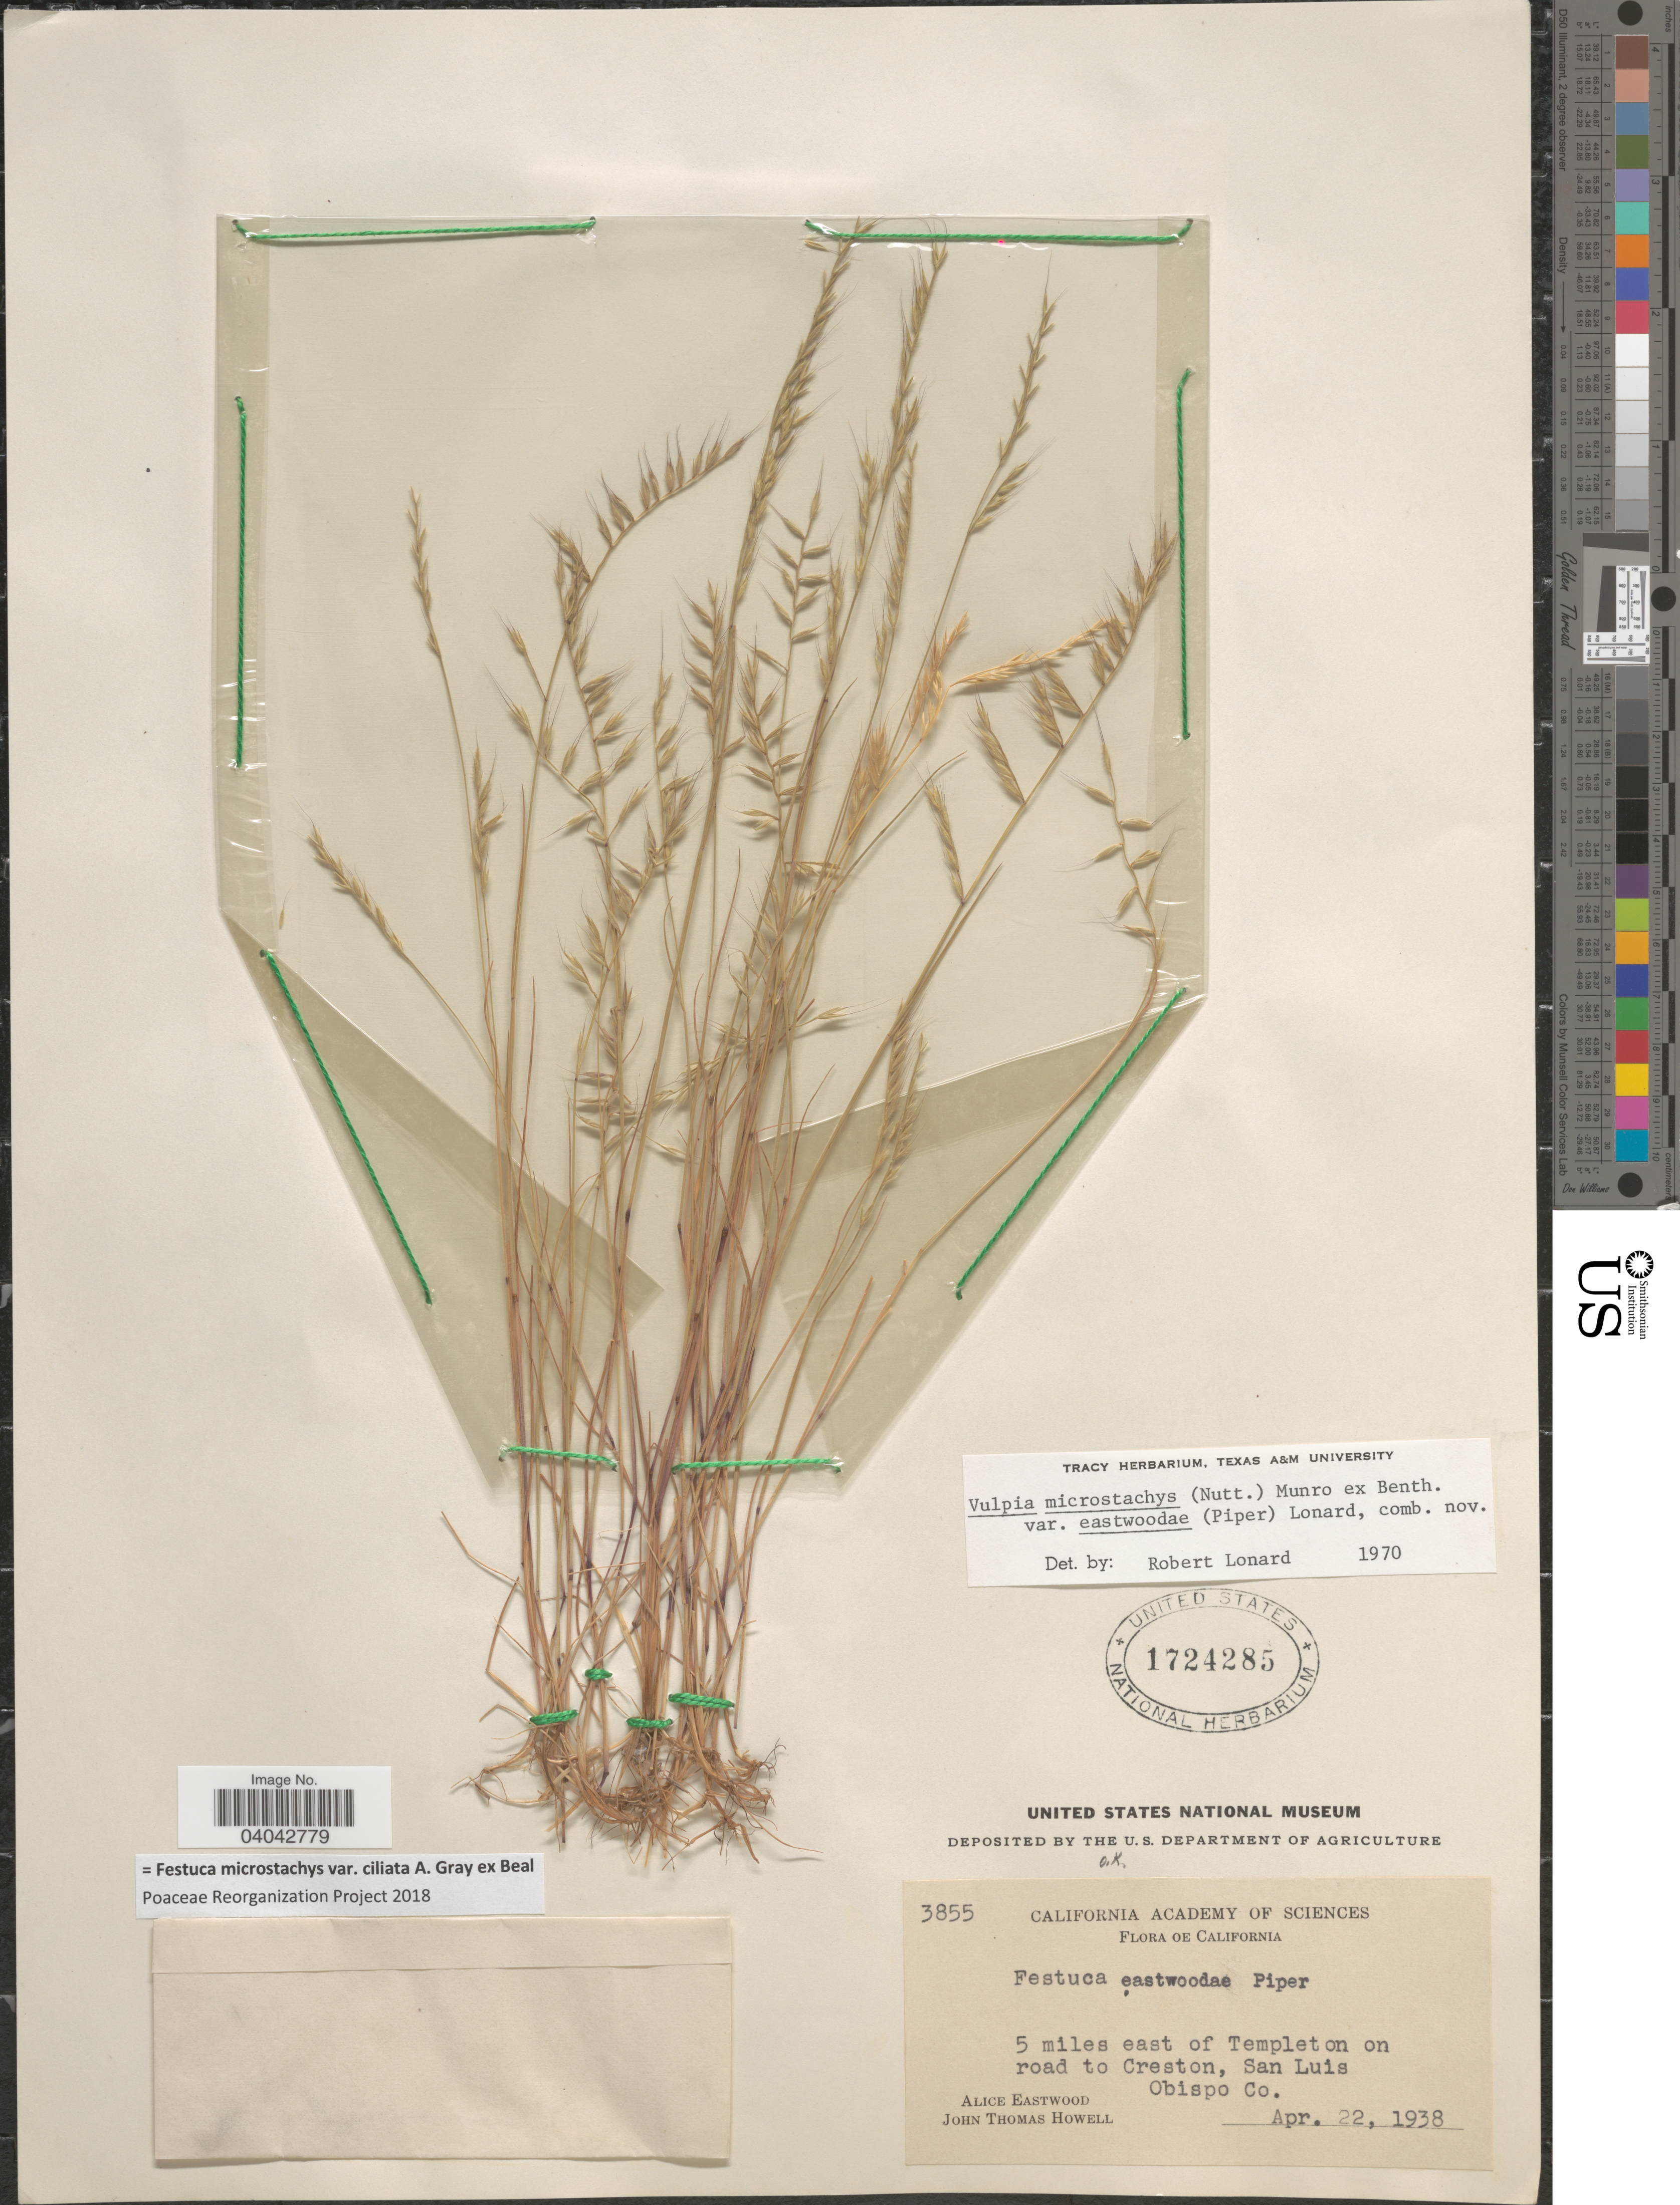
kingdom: Plantae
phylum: Tracheophyta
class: Liliopsida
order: Poales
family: Poaceae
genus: Festuca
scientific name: Festuca microstachys var. ciliata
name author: A. Gray ex W.J. Beal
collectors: A. Eastwood & J. T. Howell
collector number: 3855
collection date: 1938-04-22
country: United States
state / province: California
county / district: San Luis Obispo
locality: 5 miles east of Templeton on road to Creston, San Luis Obispo Co.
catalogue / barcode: US 1724285